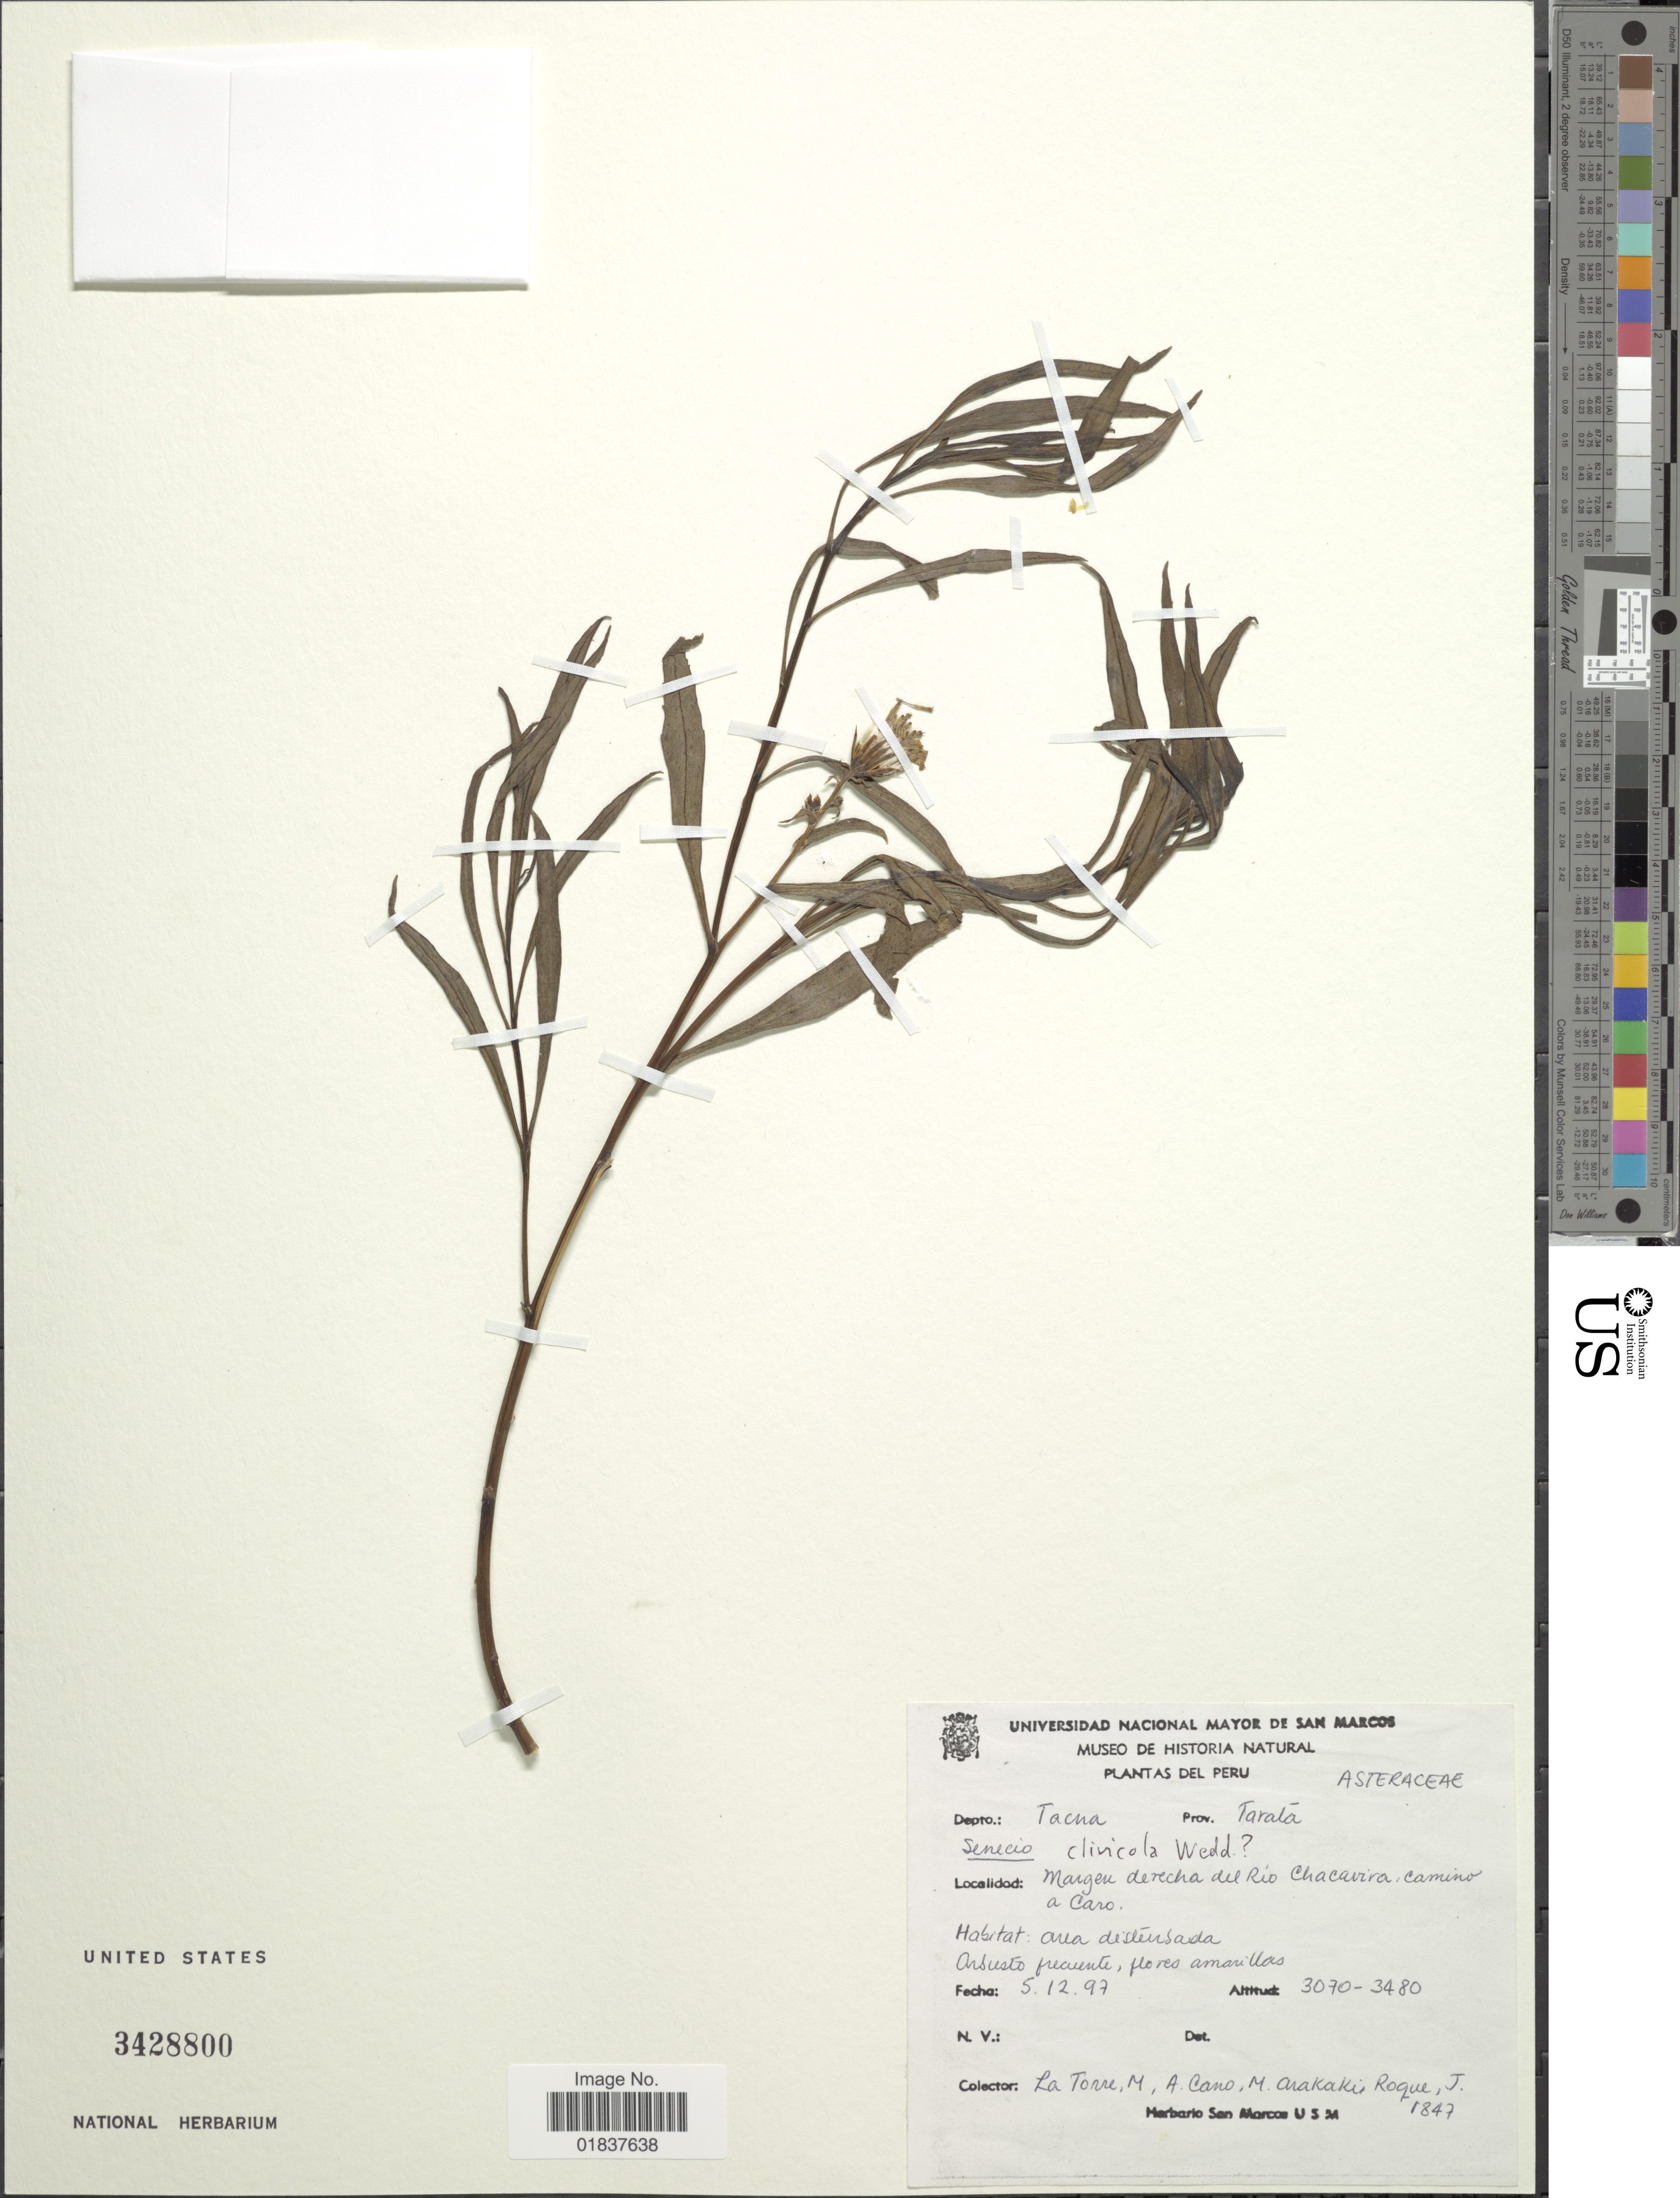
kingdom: Plantae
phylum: Tracheophyta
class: Magnoliopsida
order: Asterales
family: Asteraceae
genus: Senecio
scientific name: Senecio clivicola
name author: Wedd.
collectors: M. I. La Torre, A. Cano, M. Arakaki & J. Roque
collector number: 1947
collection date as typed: Transcribed d/m/y: 5/12/97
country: Peru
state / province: Tacna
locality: Margen derecha del Río Chacavira, camino a Caro, Prov. Tarata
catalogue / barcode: US 3428800